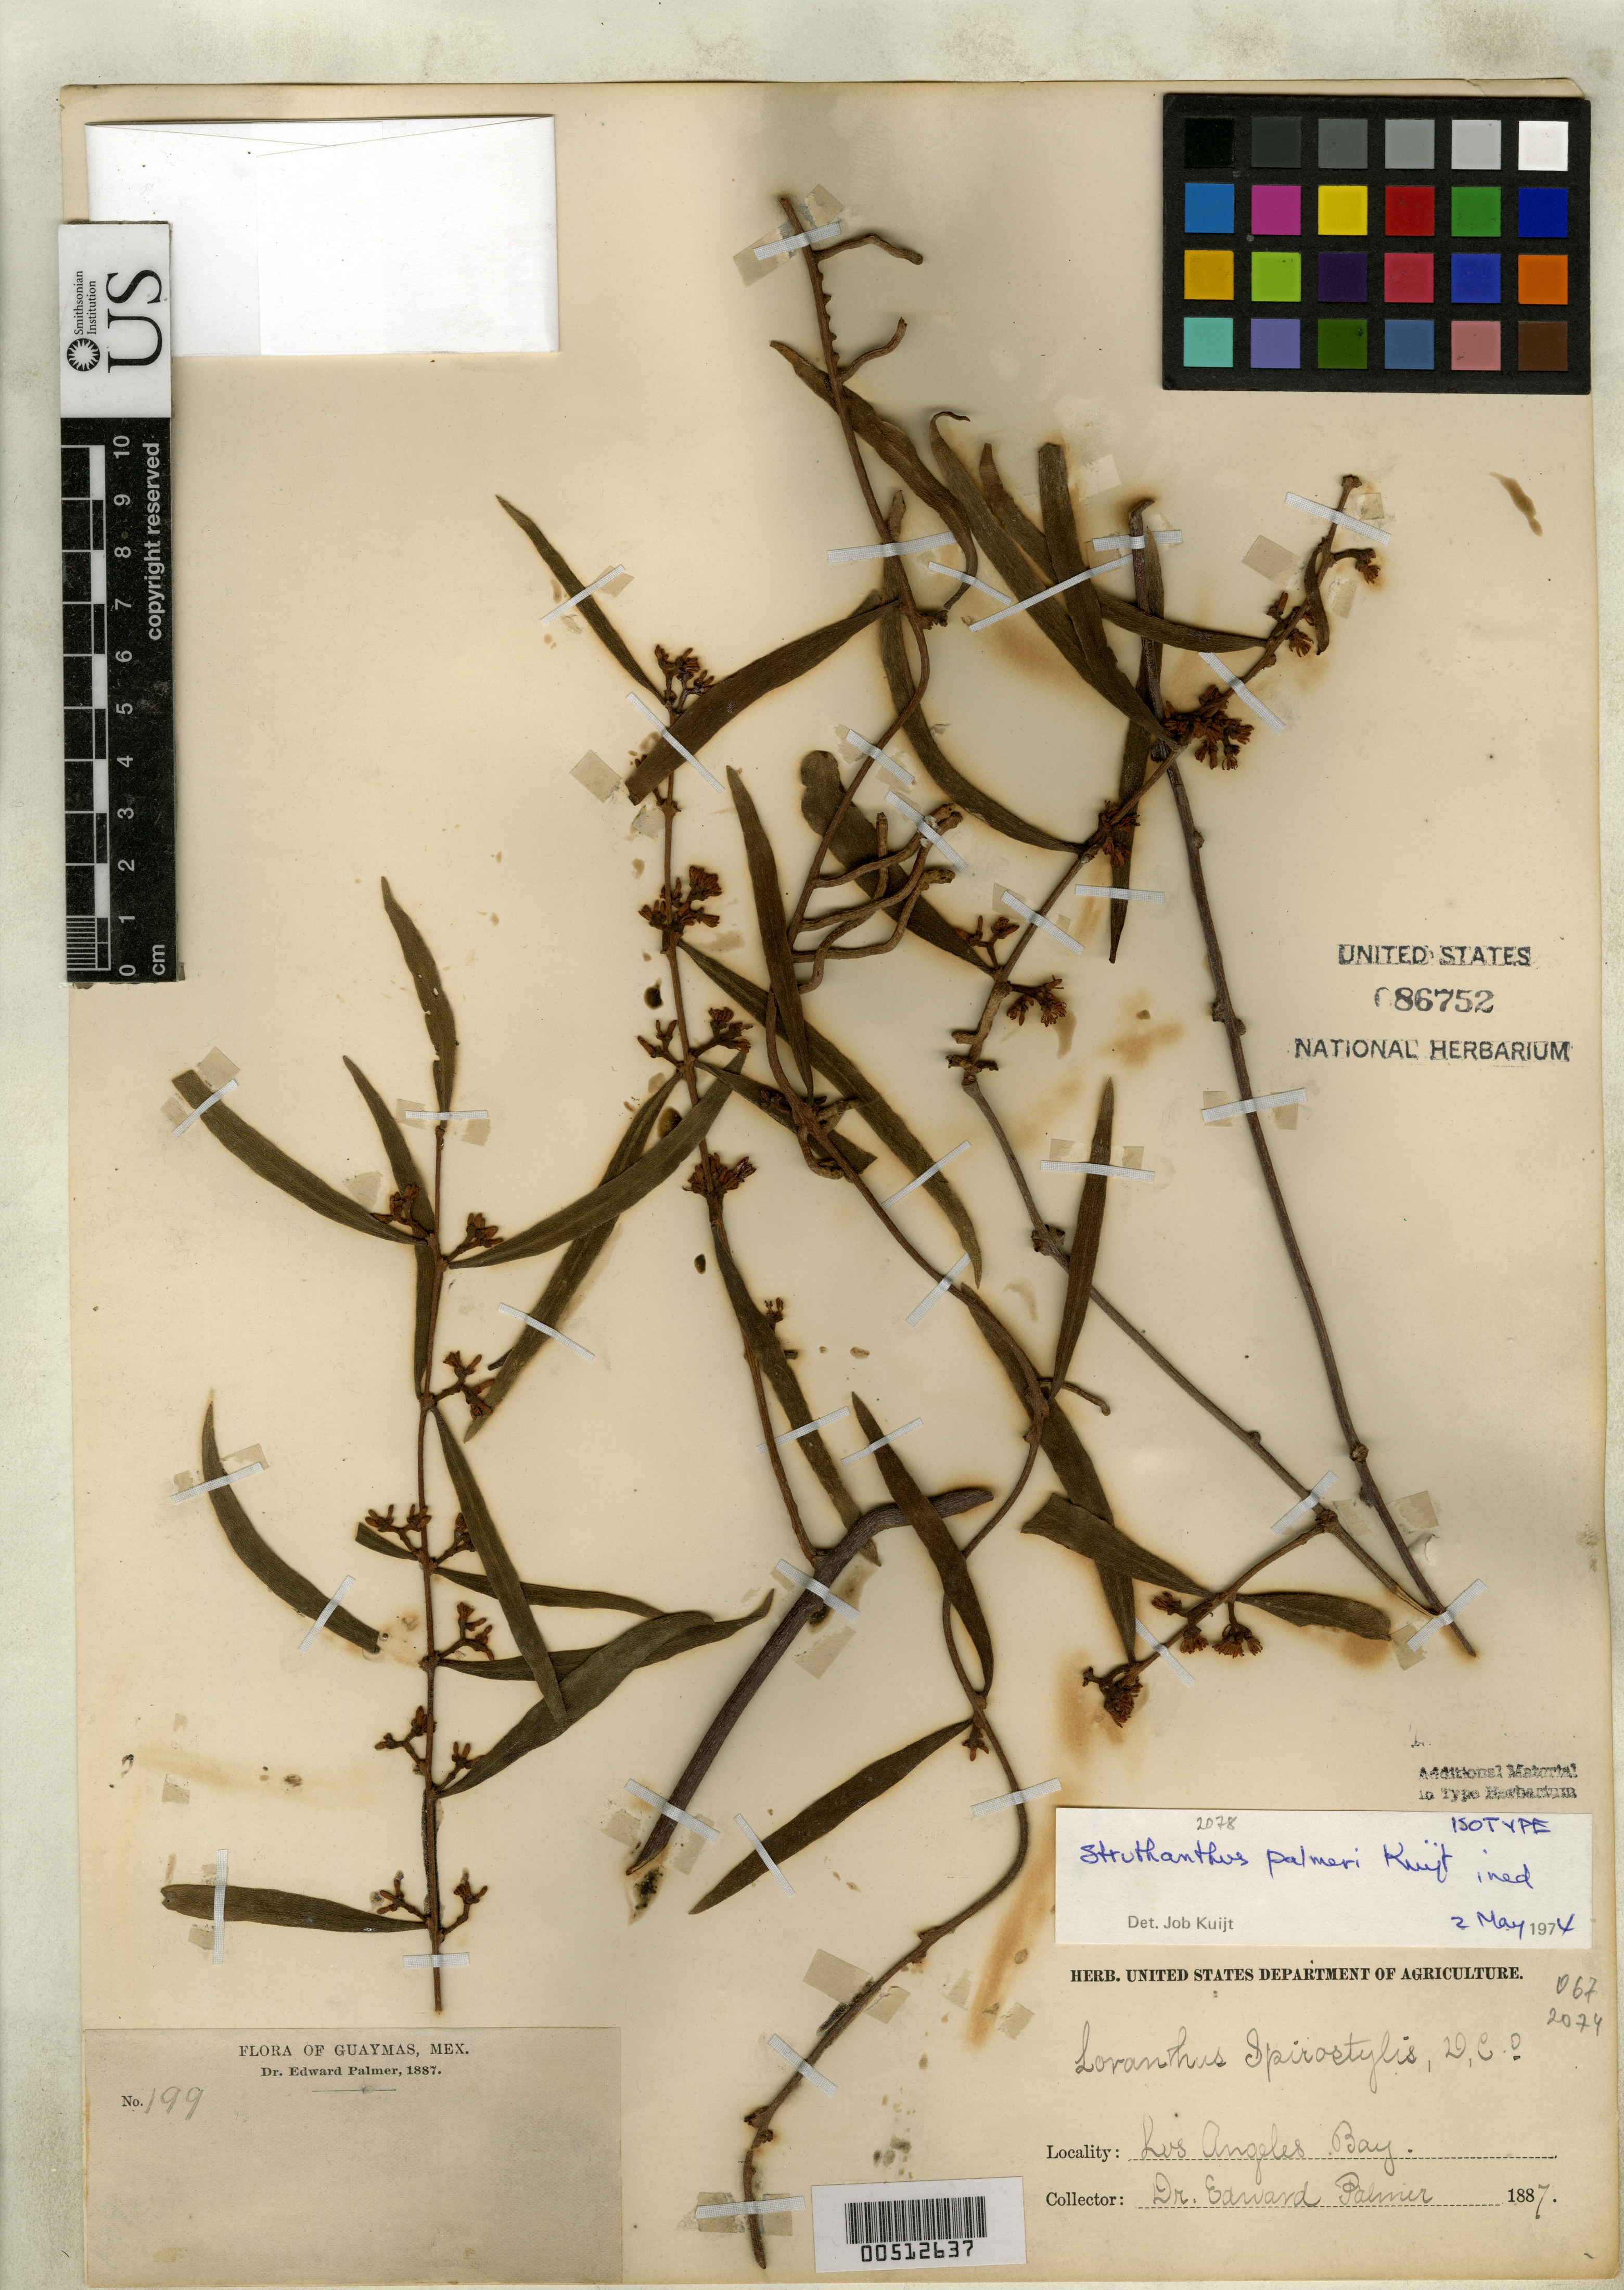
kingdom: Plantae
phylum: Tracheophyta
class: Magnoliopsida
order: Santalales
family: Loranthaceae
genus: Struthanthus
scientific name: Struthanthus palmeri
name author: Kuijt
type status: Isotype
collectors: E. Palmer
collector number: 199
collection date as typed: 1887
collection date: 1887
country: Mexico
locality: Guaymas. Los Angeles Bay.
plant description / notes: Annotated as "isotype" by Kuijt (1974) but US has two sheets annotated as "Type".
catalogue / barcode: US 86752